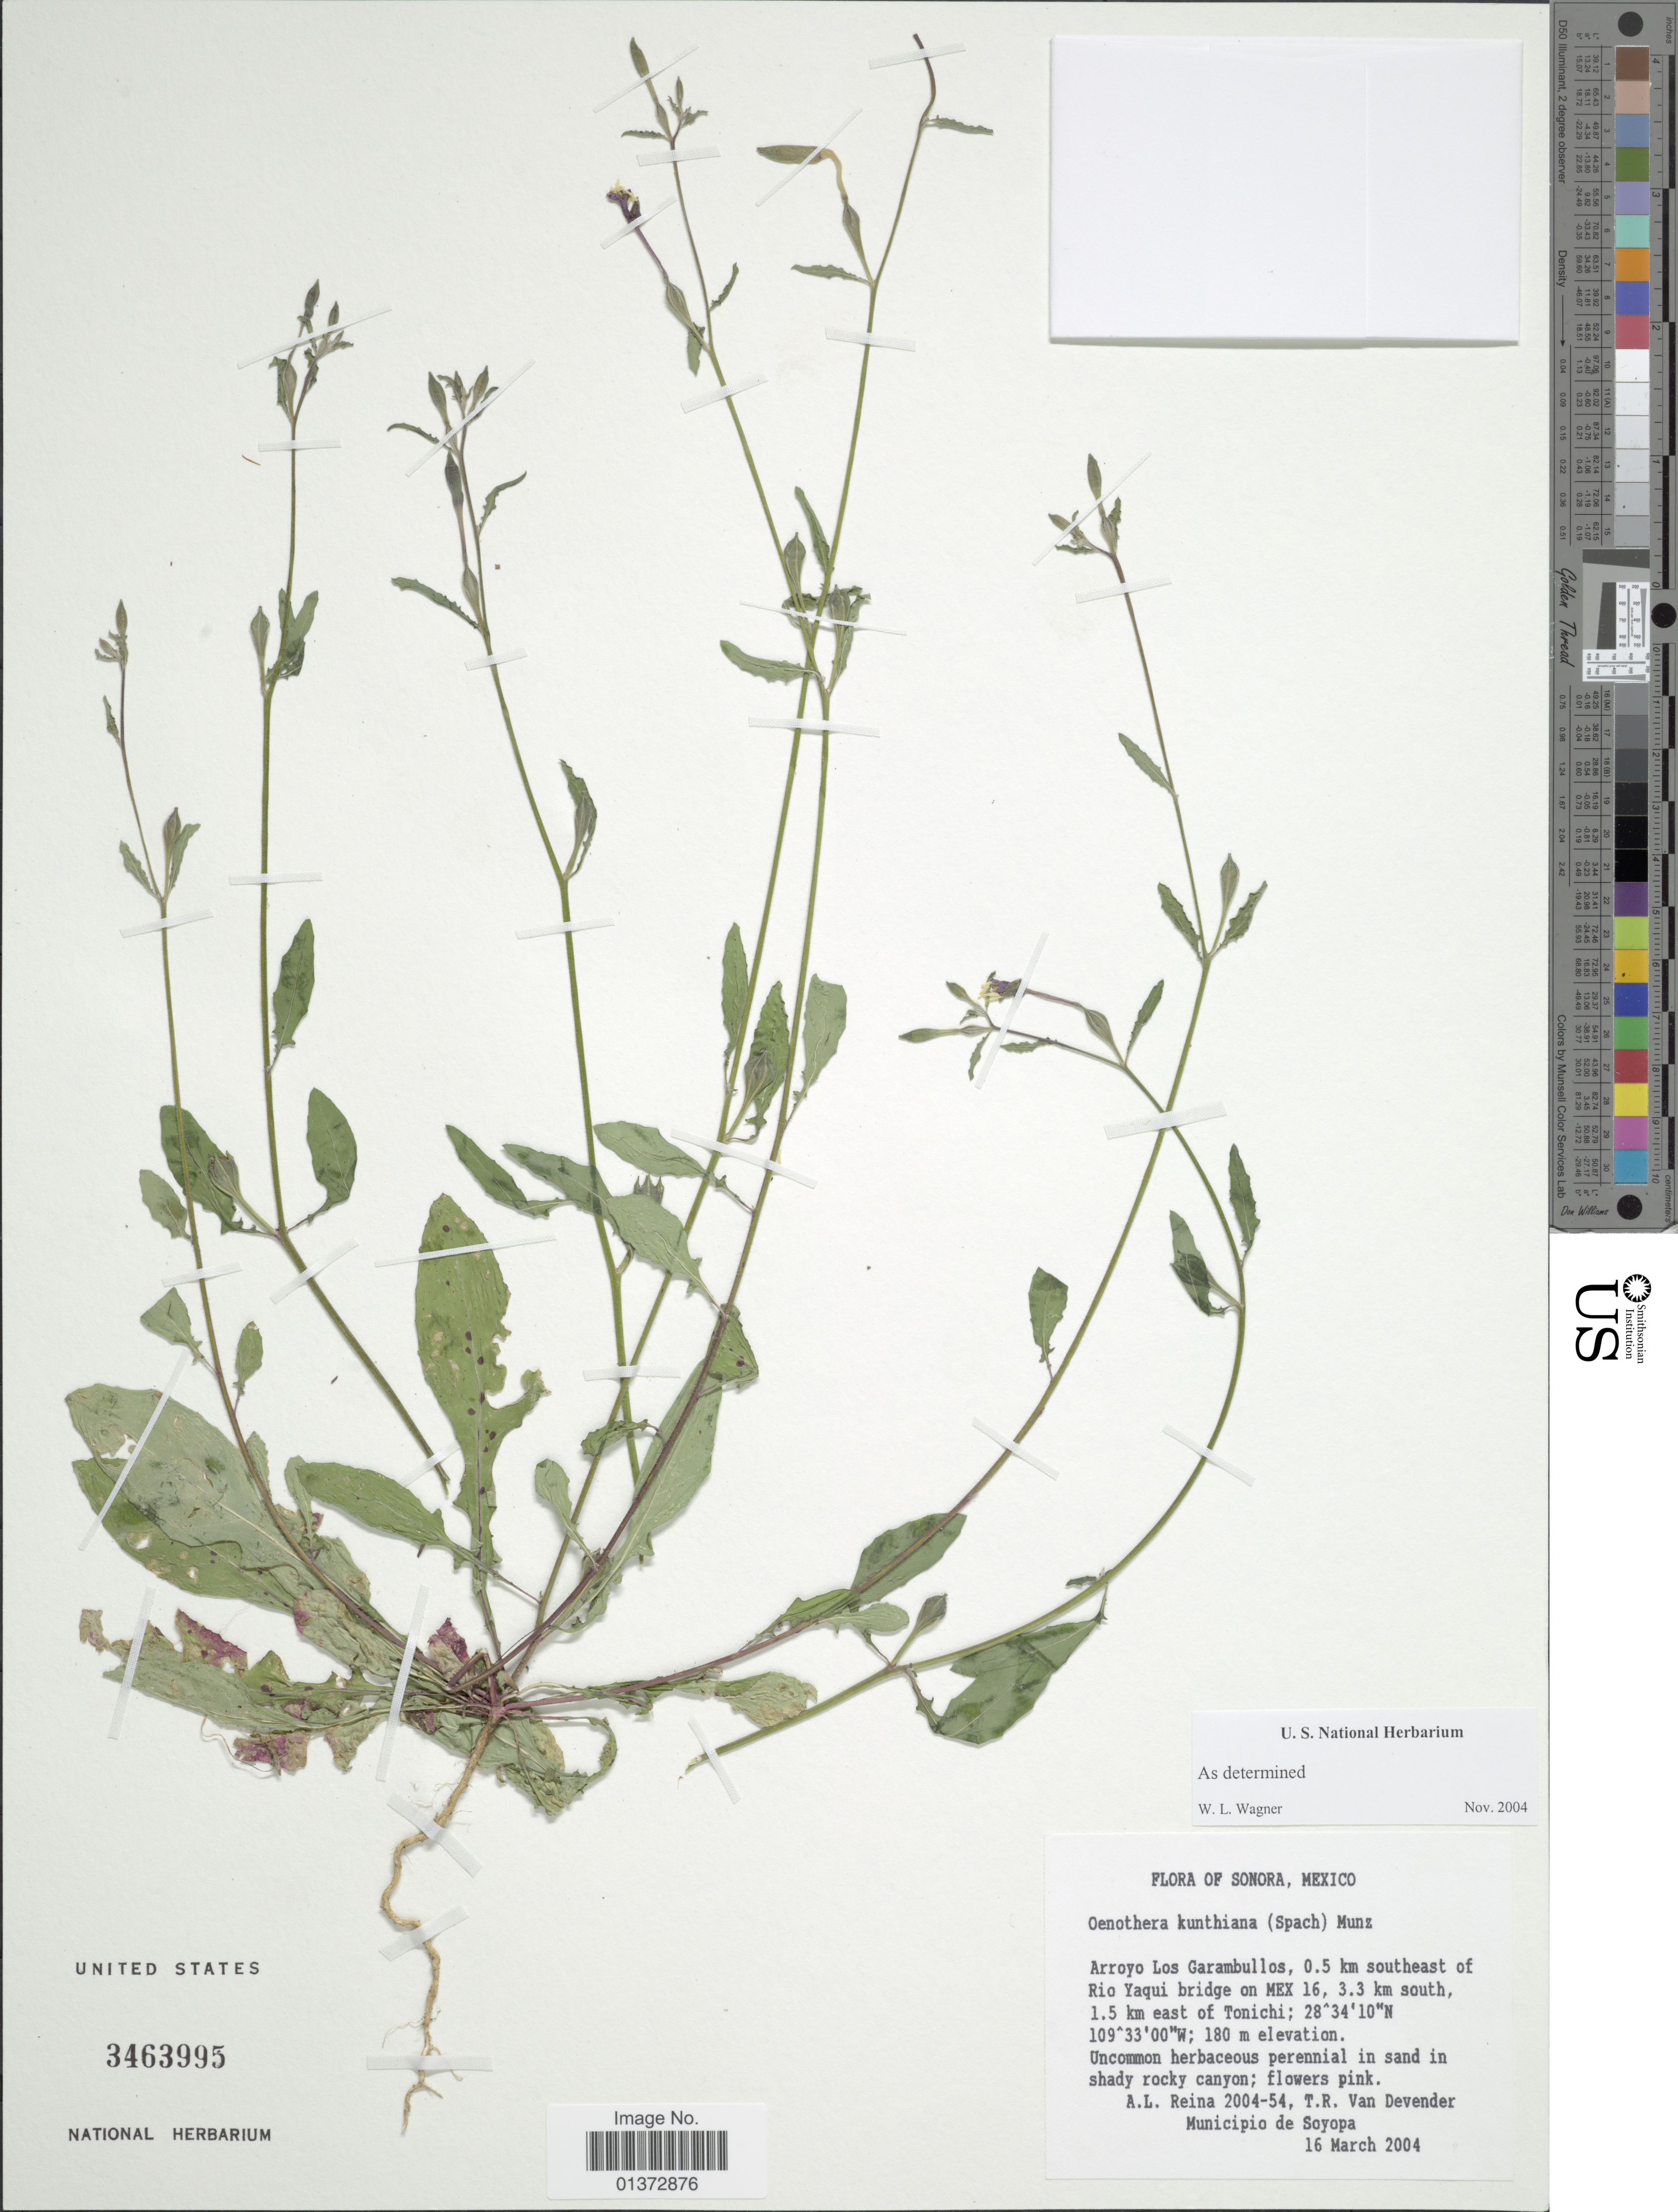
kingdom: Plantae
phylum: Tracheophyta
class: Magnoliopsida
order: Myrtales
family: Onagraceae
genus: Oenothera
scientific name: Oenothera kunthiana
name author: (Spach) Munz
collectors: A. L. Reina G. & T. R. Van Devender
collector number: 2005-54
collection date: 2004-03-16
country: Mexico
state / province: Sonora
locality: Arroyo Los Garambullos, 0.5 km southeast of Rio Yaqui bridge on MEX 16, 3.3 km south of 1.5 km east of Tonichi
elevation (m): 180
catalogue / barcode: US 3463995